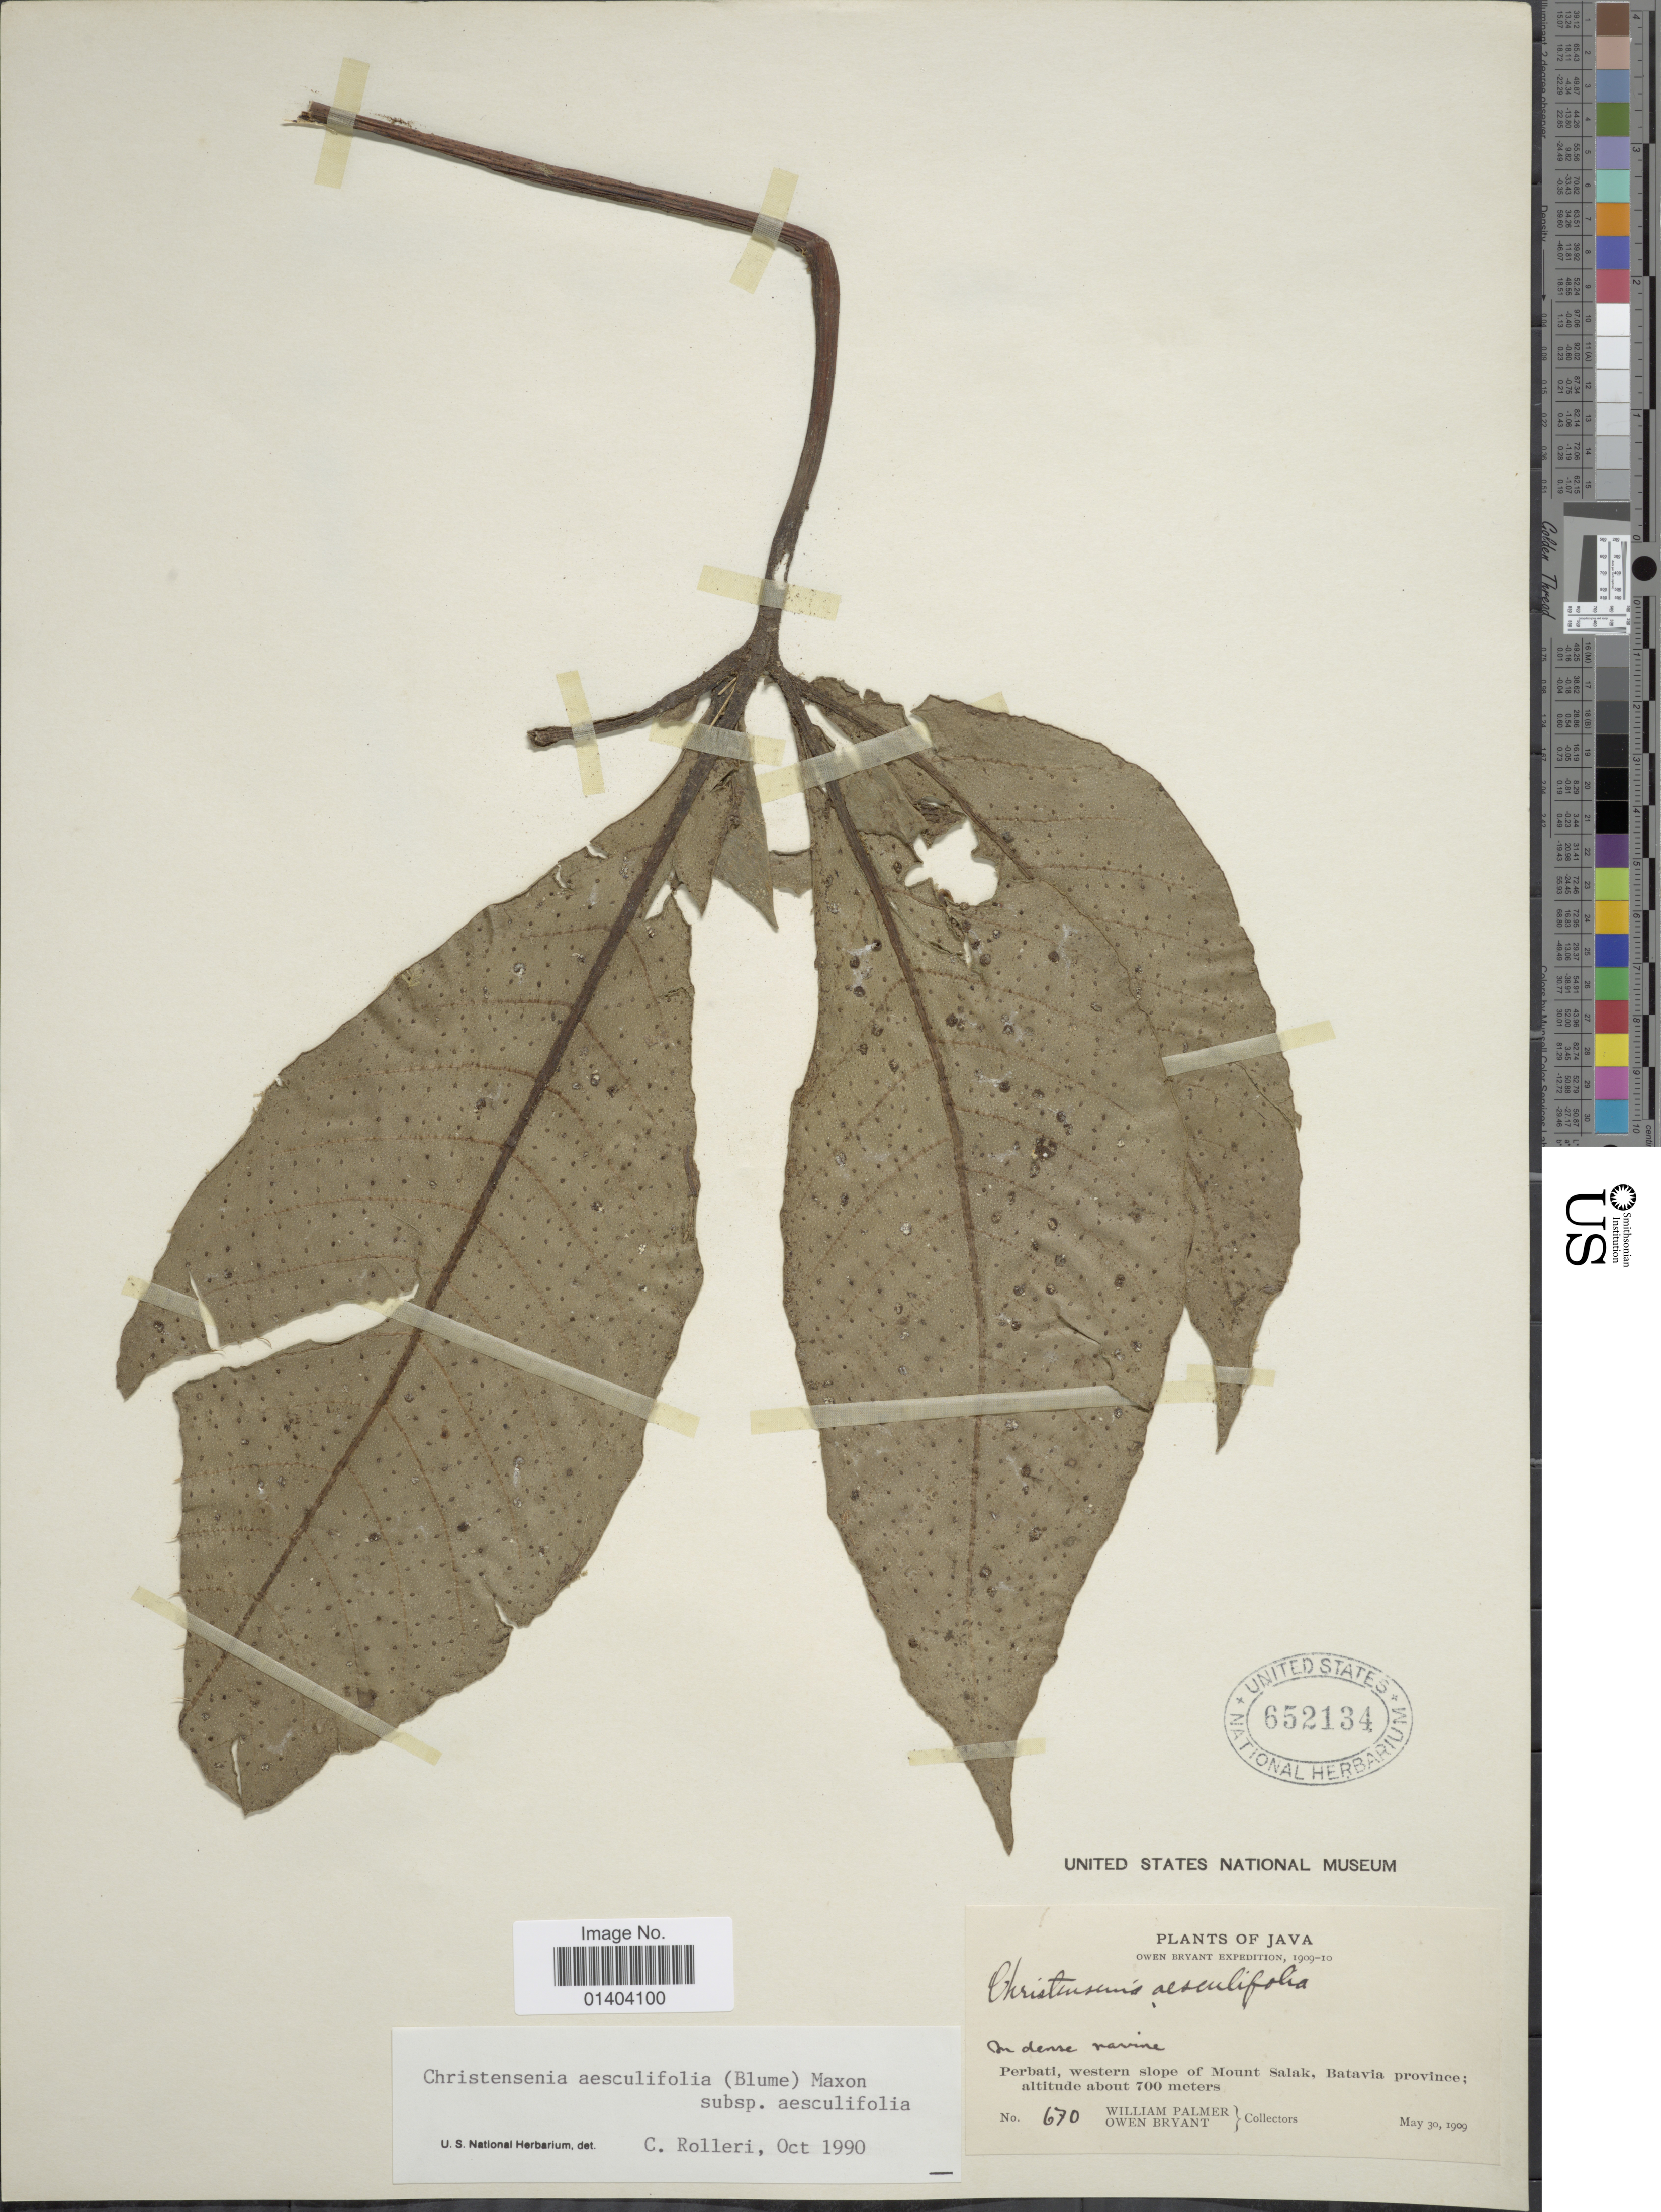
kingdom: Plantae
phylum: Tracheophyta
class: Polypodiopsida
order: Marattiales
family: Marattiaceae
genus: Christensenia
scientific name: Christensenia aesculifolia subsp. aesculifolia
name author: (Blume) Maxon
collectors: W. Palmer & O. Bryant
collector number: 670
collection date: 1909-05-30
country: Indonesia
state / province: Java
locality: Perbati western slope of mount salak, batavia province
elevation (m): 700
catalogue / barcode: US 652134